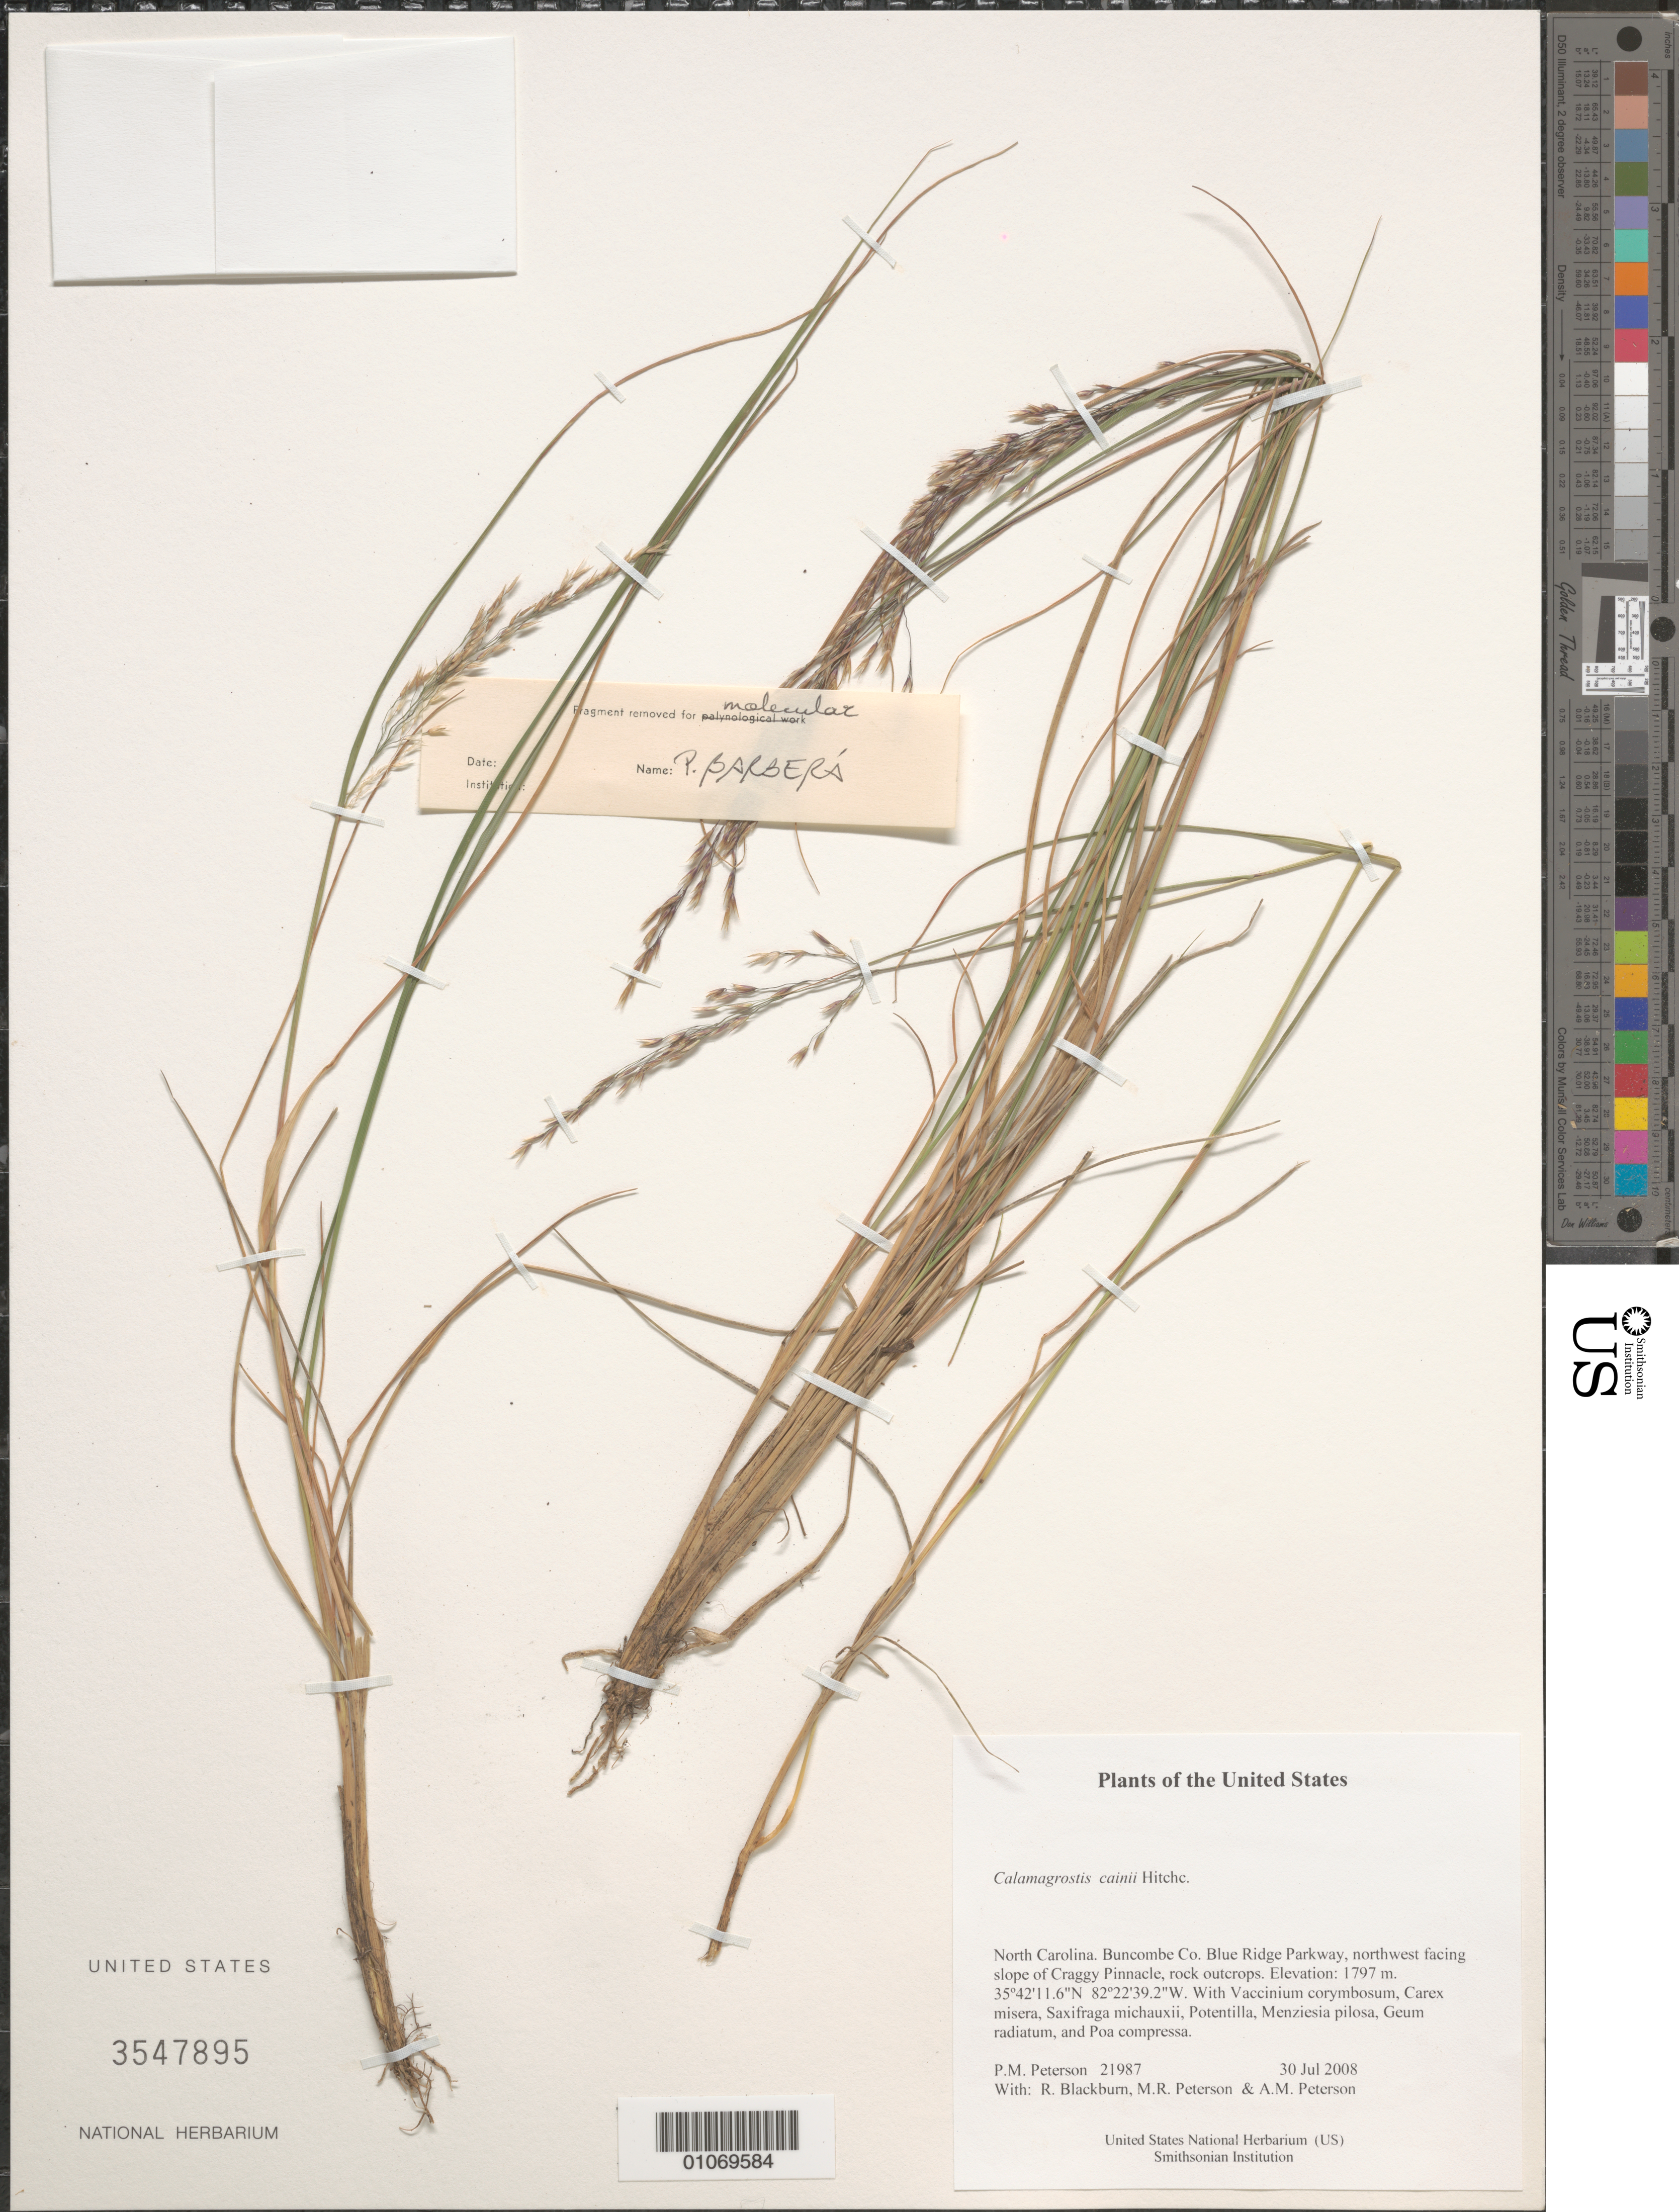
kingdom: Plantae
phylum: Tracheophyta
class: Liliopsida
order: Poales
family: Poaceae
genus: Calamagrostis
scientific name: Calamagrostis cainii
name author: Hitchc.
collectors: P. M. Peterson & M. Levine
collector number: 21987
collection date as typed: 30 Jul 2008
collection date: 2008-07-30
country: United States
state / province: North Carolina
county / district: Buncombe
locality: Blue Ridge Parkway, northwest facing slope of Craggy Pinnacle, rock outcrops.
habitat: With Vaccinium corymbosum, Carex misera, Saxifraga michauxii, Potentilla, Menziesia pilosa, Geum radiatum, and Poa compressa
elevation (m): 1797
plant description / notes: Tissue sample 21987.23 depleted before it could be imported into EMu (4 Jun 2018). No Biorepository ID was ever assigned.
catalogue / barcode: US 3547895